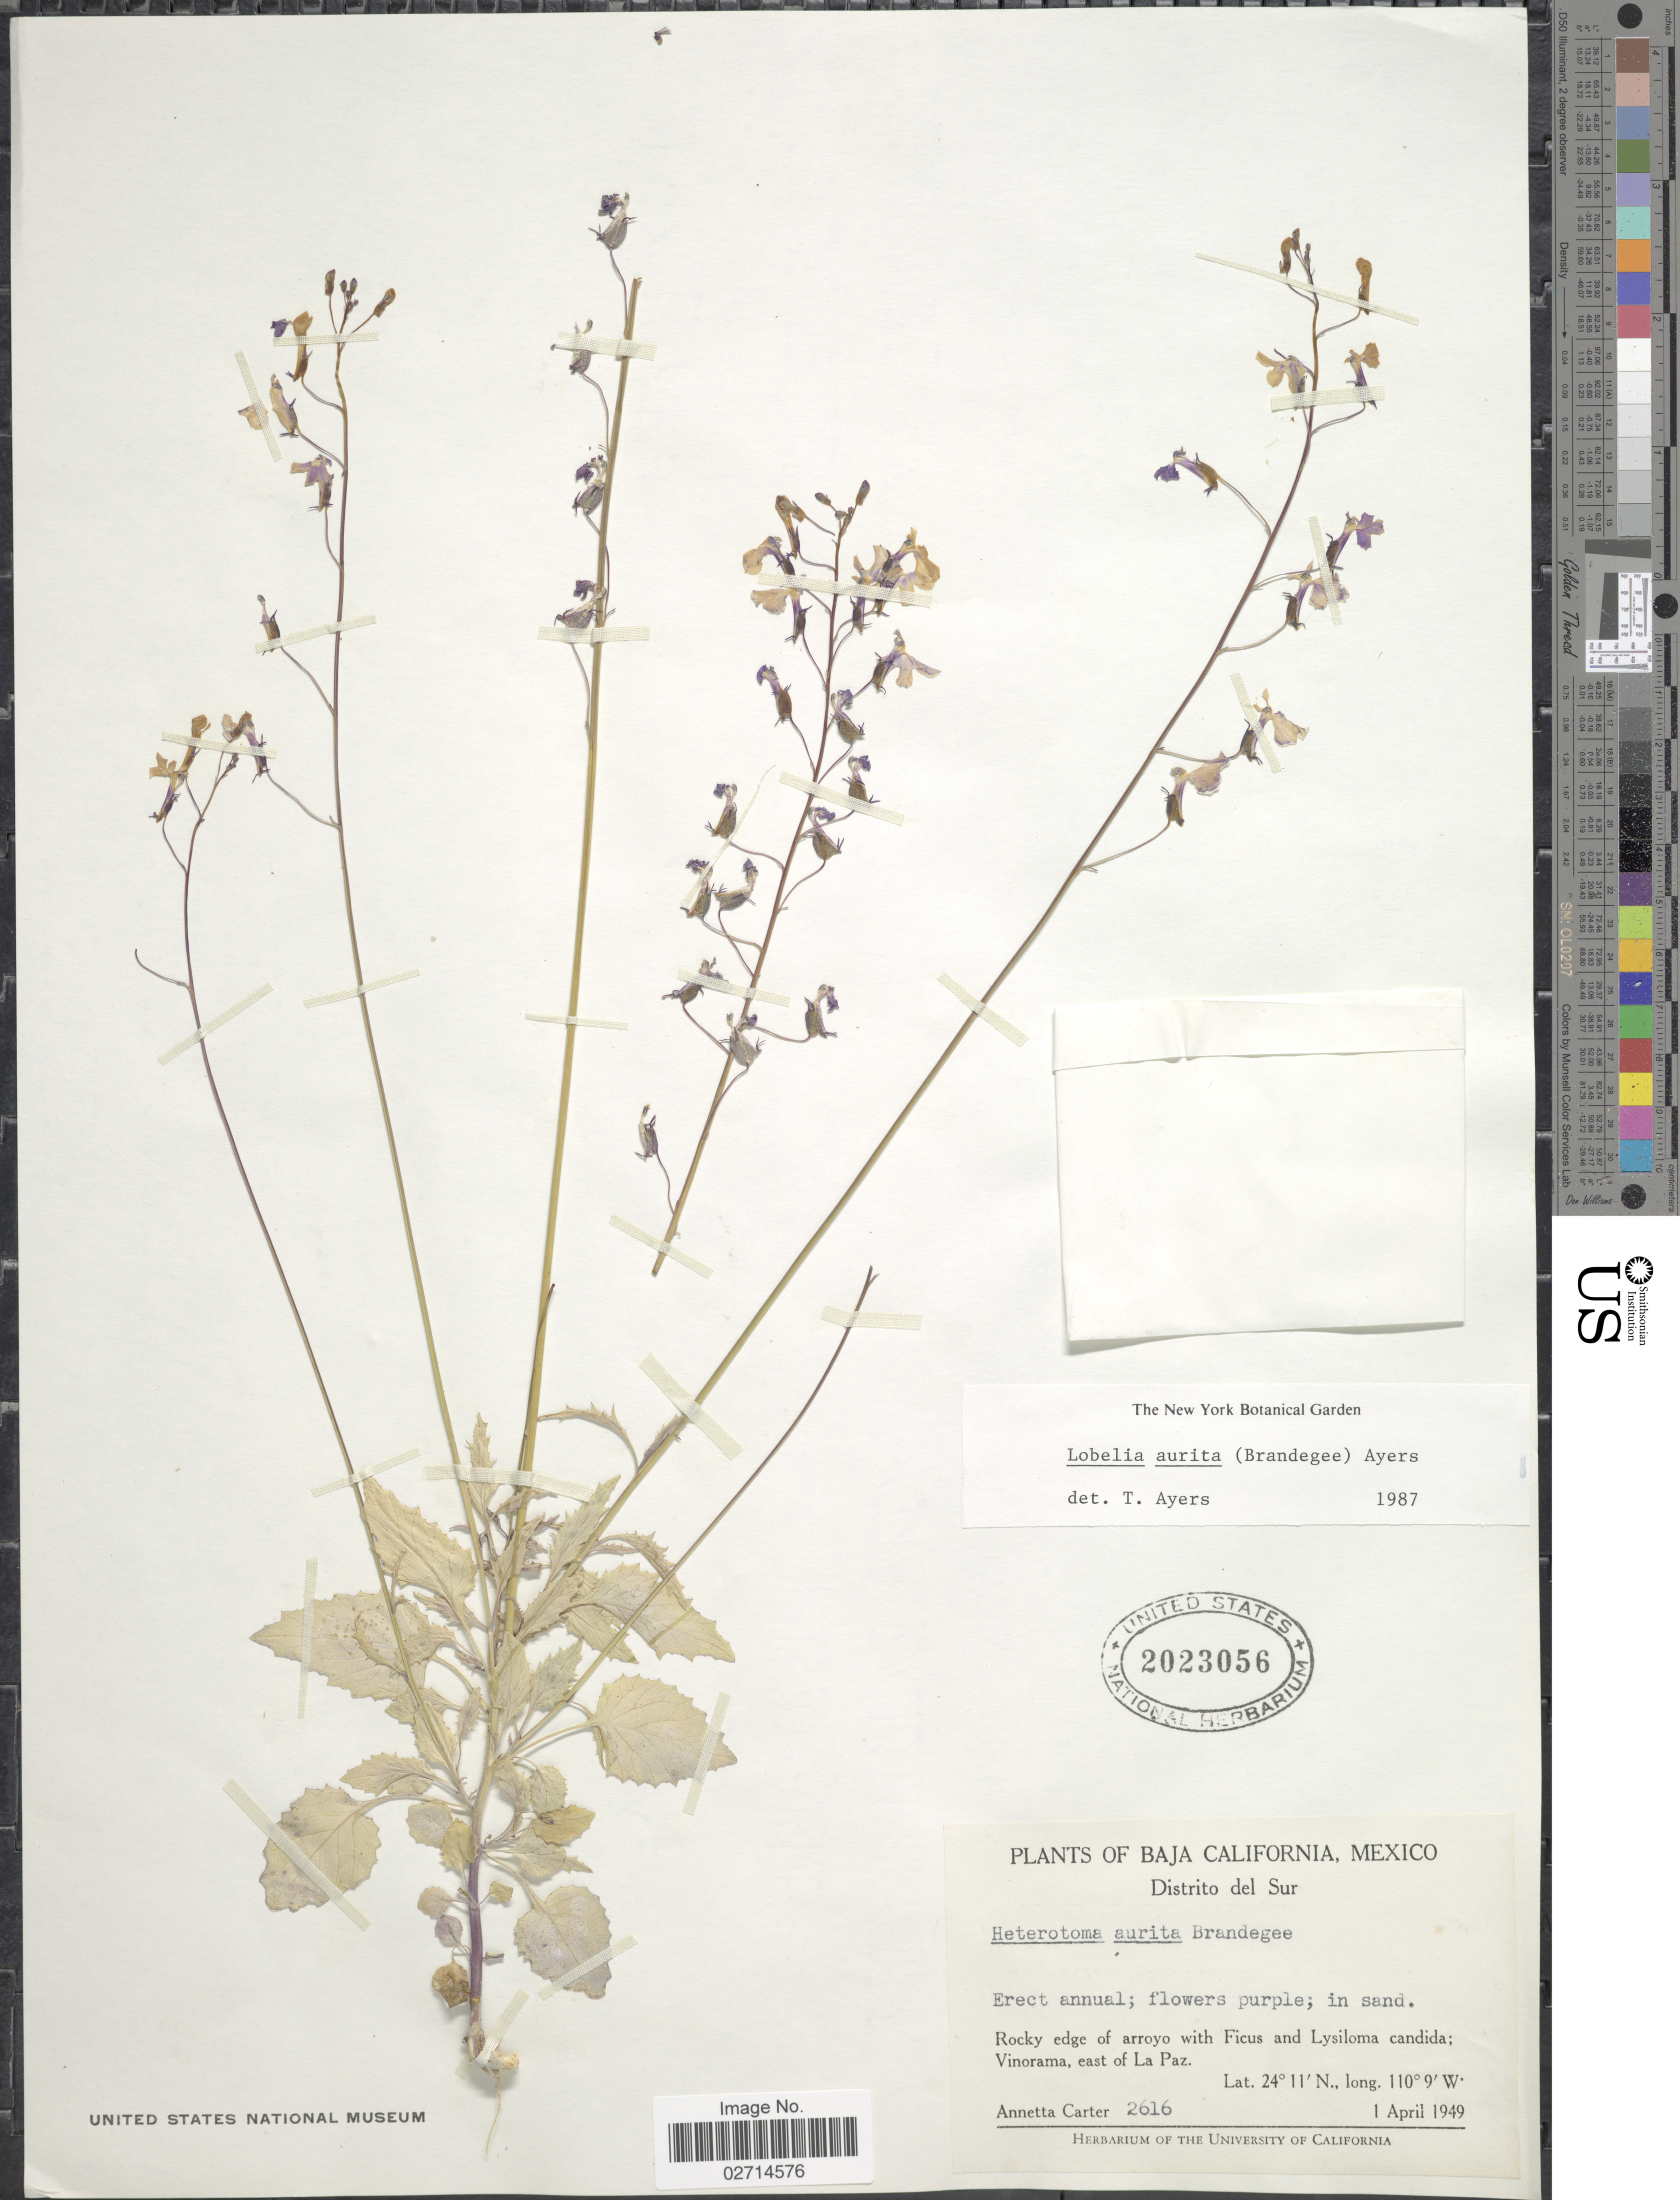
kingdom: Plantae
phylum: Tracheophyta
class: Magnoliopsida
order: Asterales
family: Campanulaceae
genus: Lobelia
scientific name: Lobelia aurita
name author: (Brandegee) T.J. Ayers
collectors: A. Carter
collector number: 2616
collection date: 1949-04-01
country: Mexico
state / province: Baja California Sur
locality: Distrito del Sur. Vinorama, east of La Paz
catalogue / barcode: US 2023056